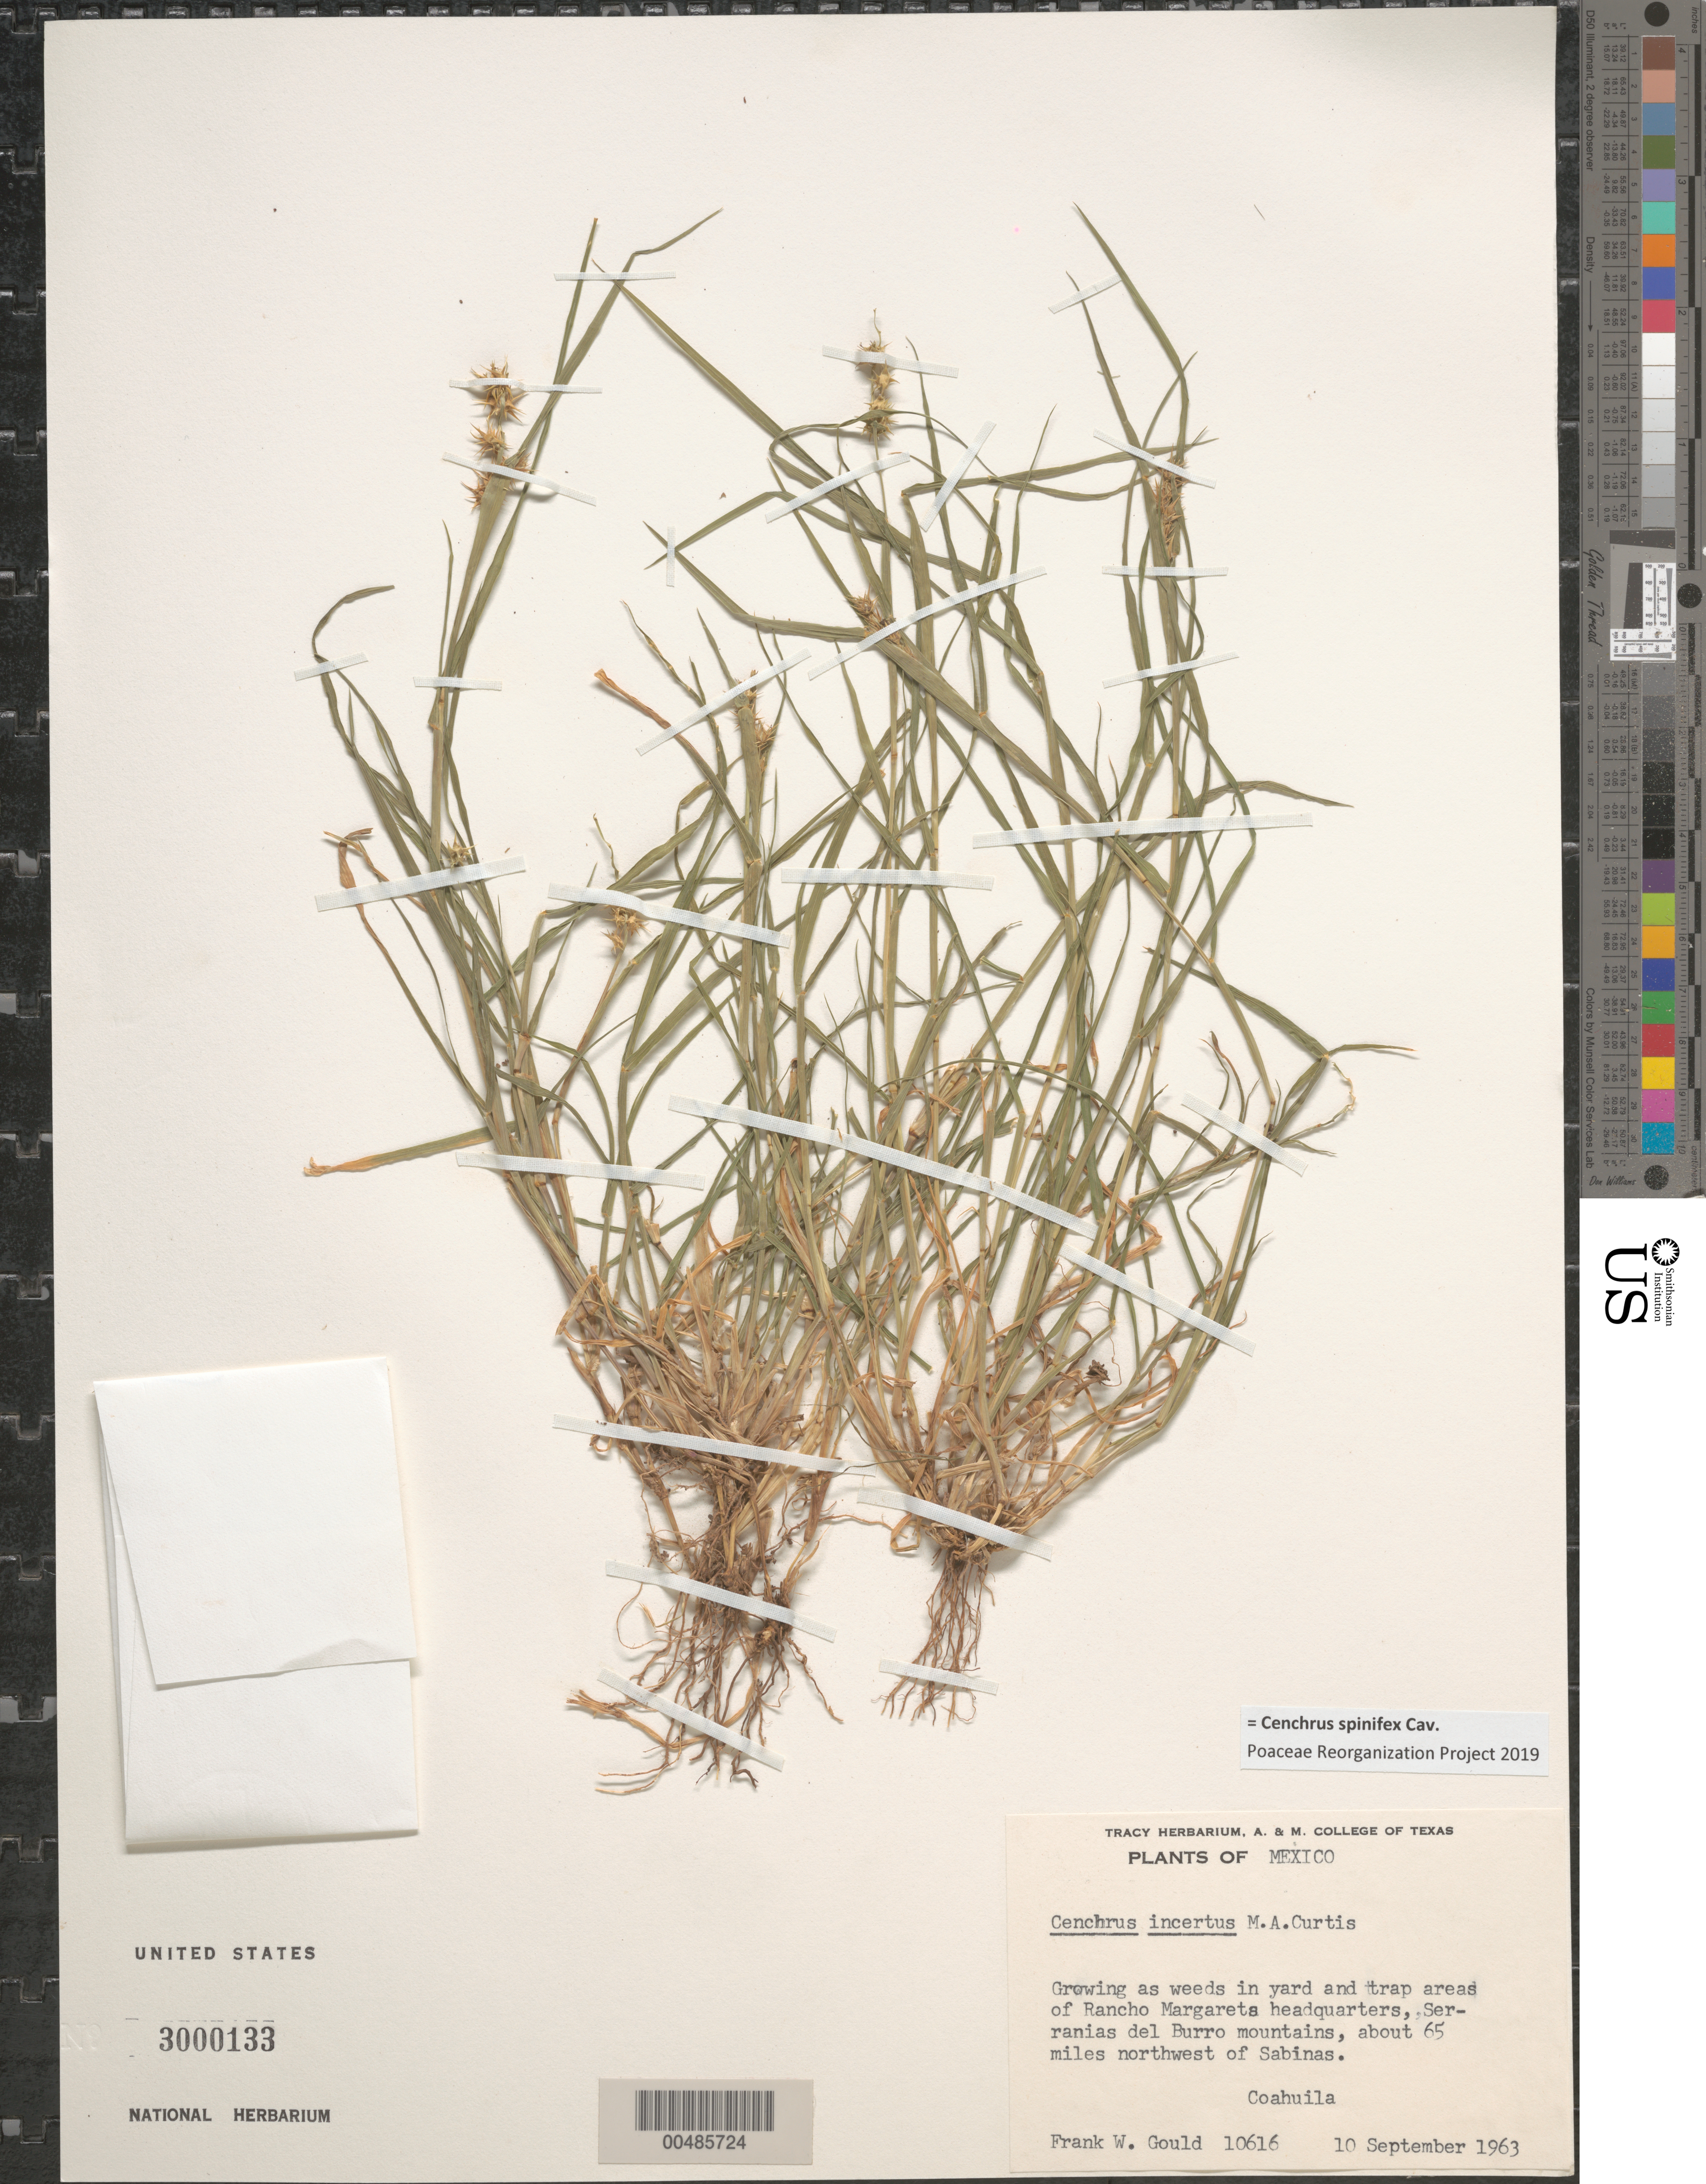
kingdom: Plantae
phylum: Tracheophyta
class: Liliopsida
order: Poales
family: Poaceae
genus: Cenchrus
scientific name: Cenchrus spinifex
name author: Cav.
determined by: Poaceae Reorganization Project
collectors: F. W. Gould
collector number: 10616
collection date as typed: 10 Sep 1963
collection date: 1963-09-10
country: Mexico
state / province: Coahuila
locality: Rancho Margareta headquarters, Serranias del Burro mts, about 65 mi NW of Sabinas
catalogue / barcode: US 3000133